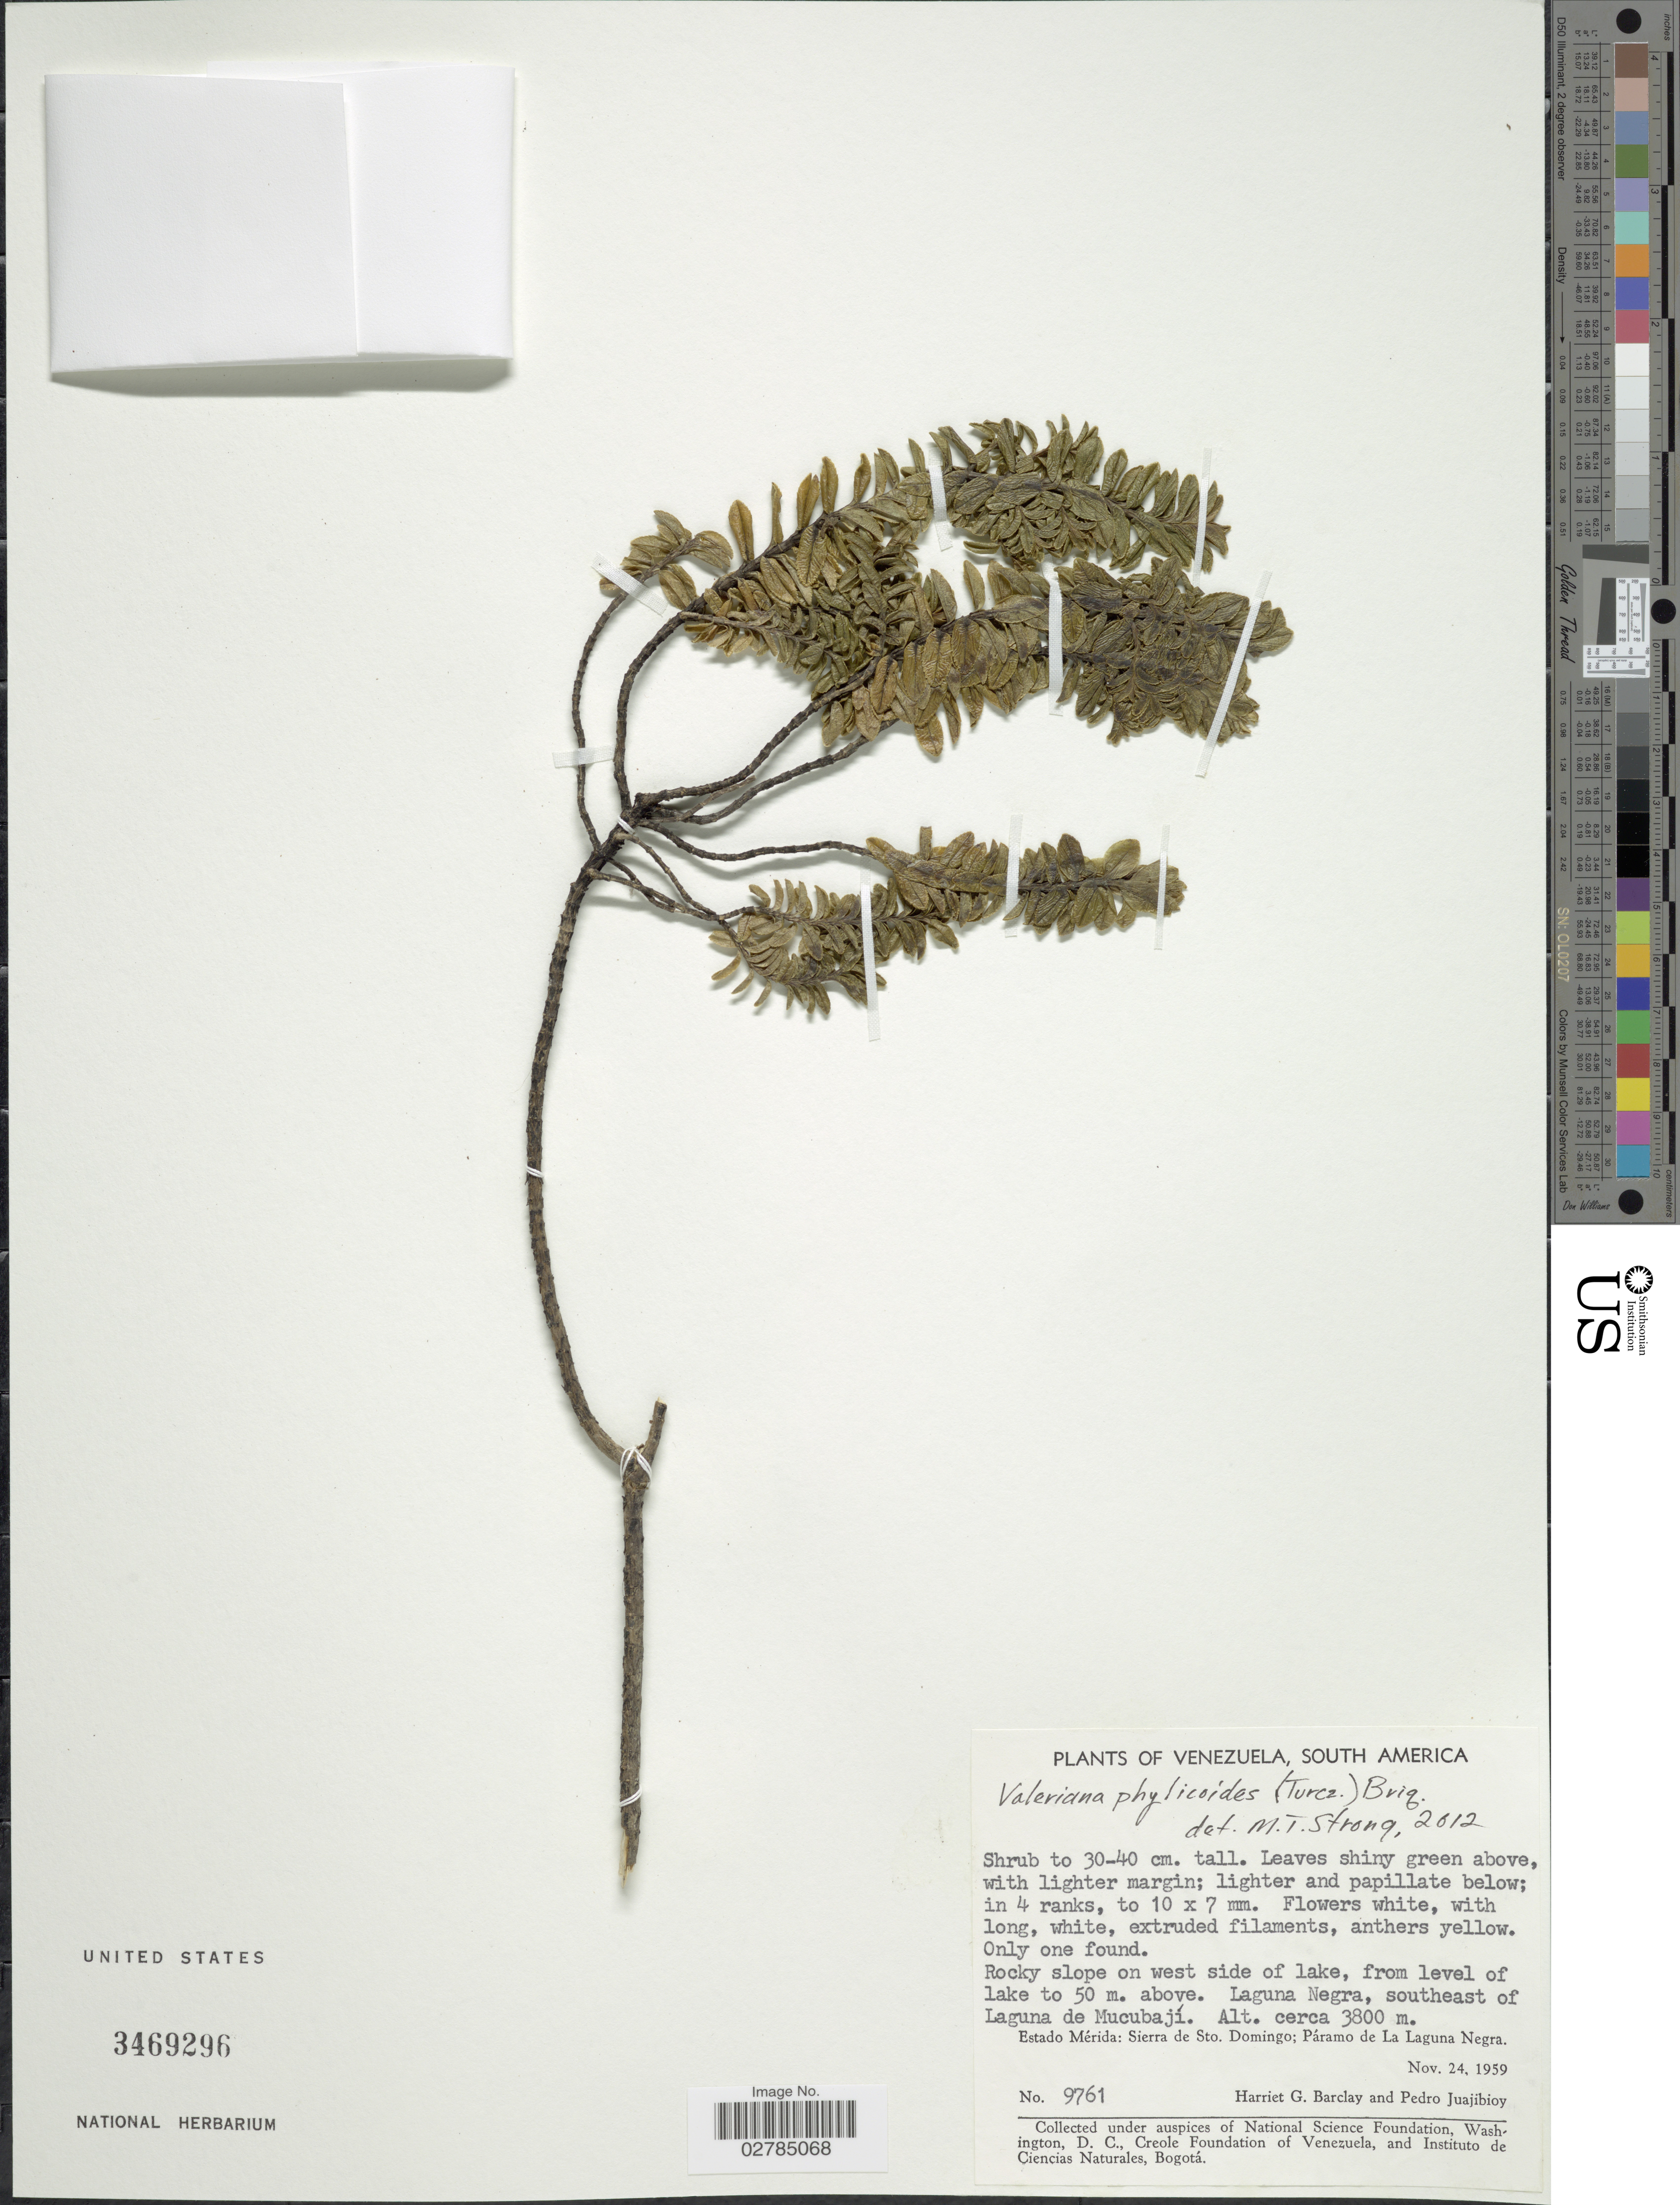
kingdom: Plantae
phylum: Tracheophyta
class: Magnoliopsida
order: Dipsacales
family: Caprifoliaceae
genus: Valeriana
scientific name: Valeriana phylicoides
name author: (Turcz.) Briq.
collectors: H. G. Barclay & P. Juajibioy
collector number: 9761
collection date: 1959-11-24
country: Venezuela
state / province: Mérida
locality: Rocky slope on west side of lake, from level of lake to 50m. above. Laguna Negra, southeast of Laguna de Mucubají, Estado Mérida, Sierra de Sto. Domingo, Páramo de la Laguna Negra.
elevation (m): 3800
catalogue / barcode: US 3469296